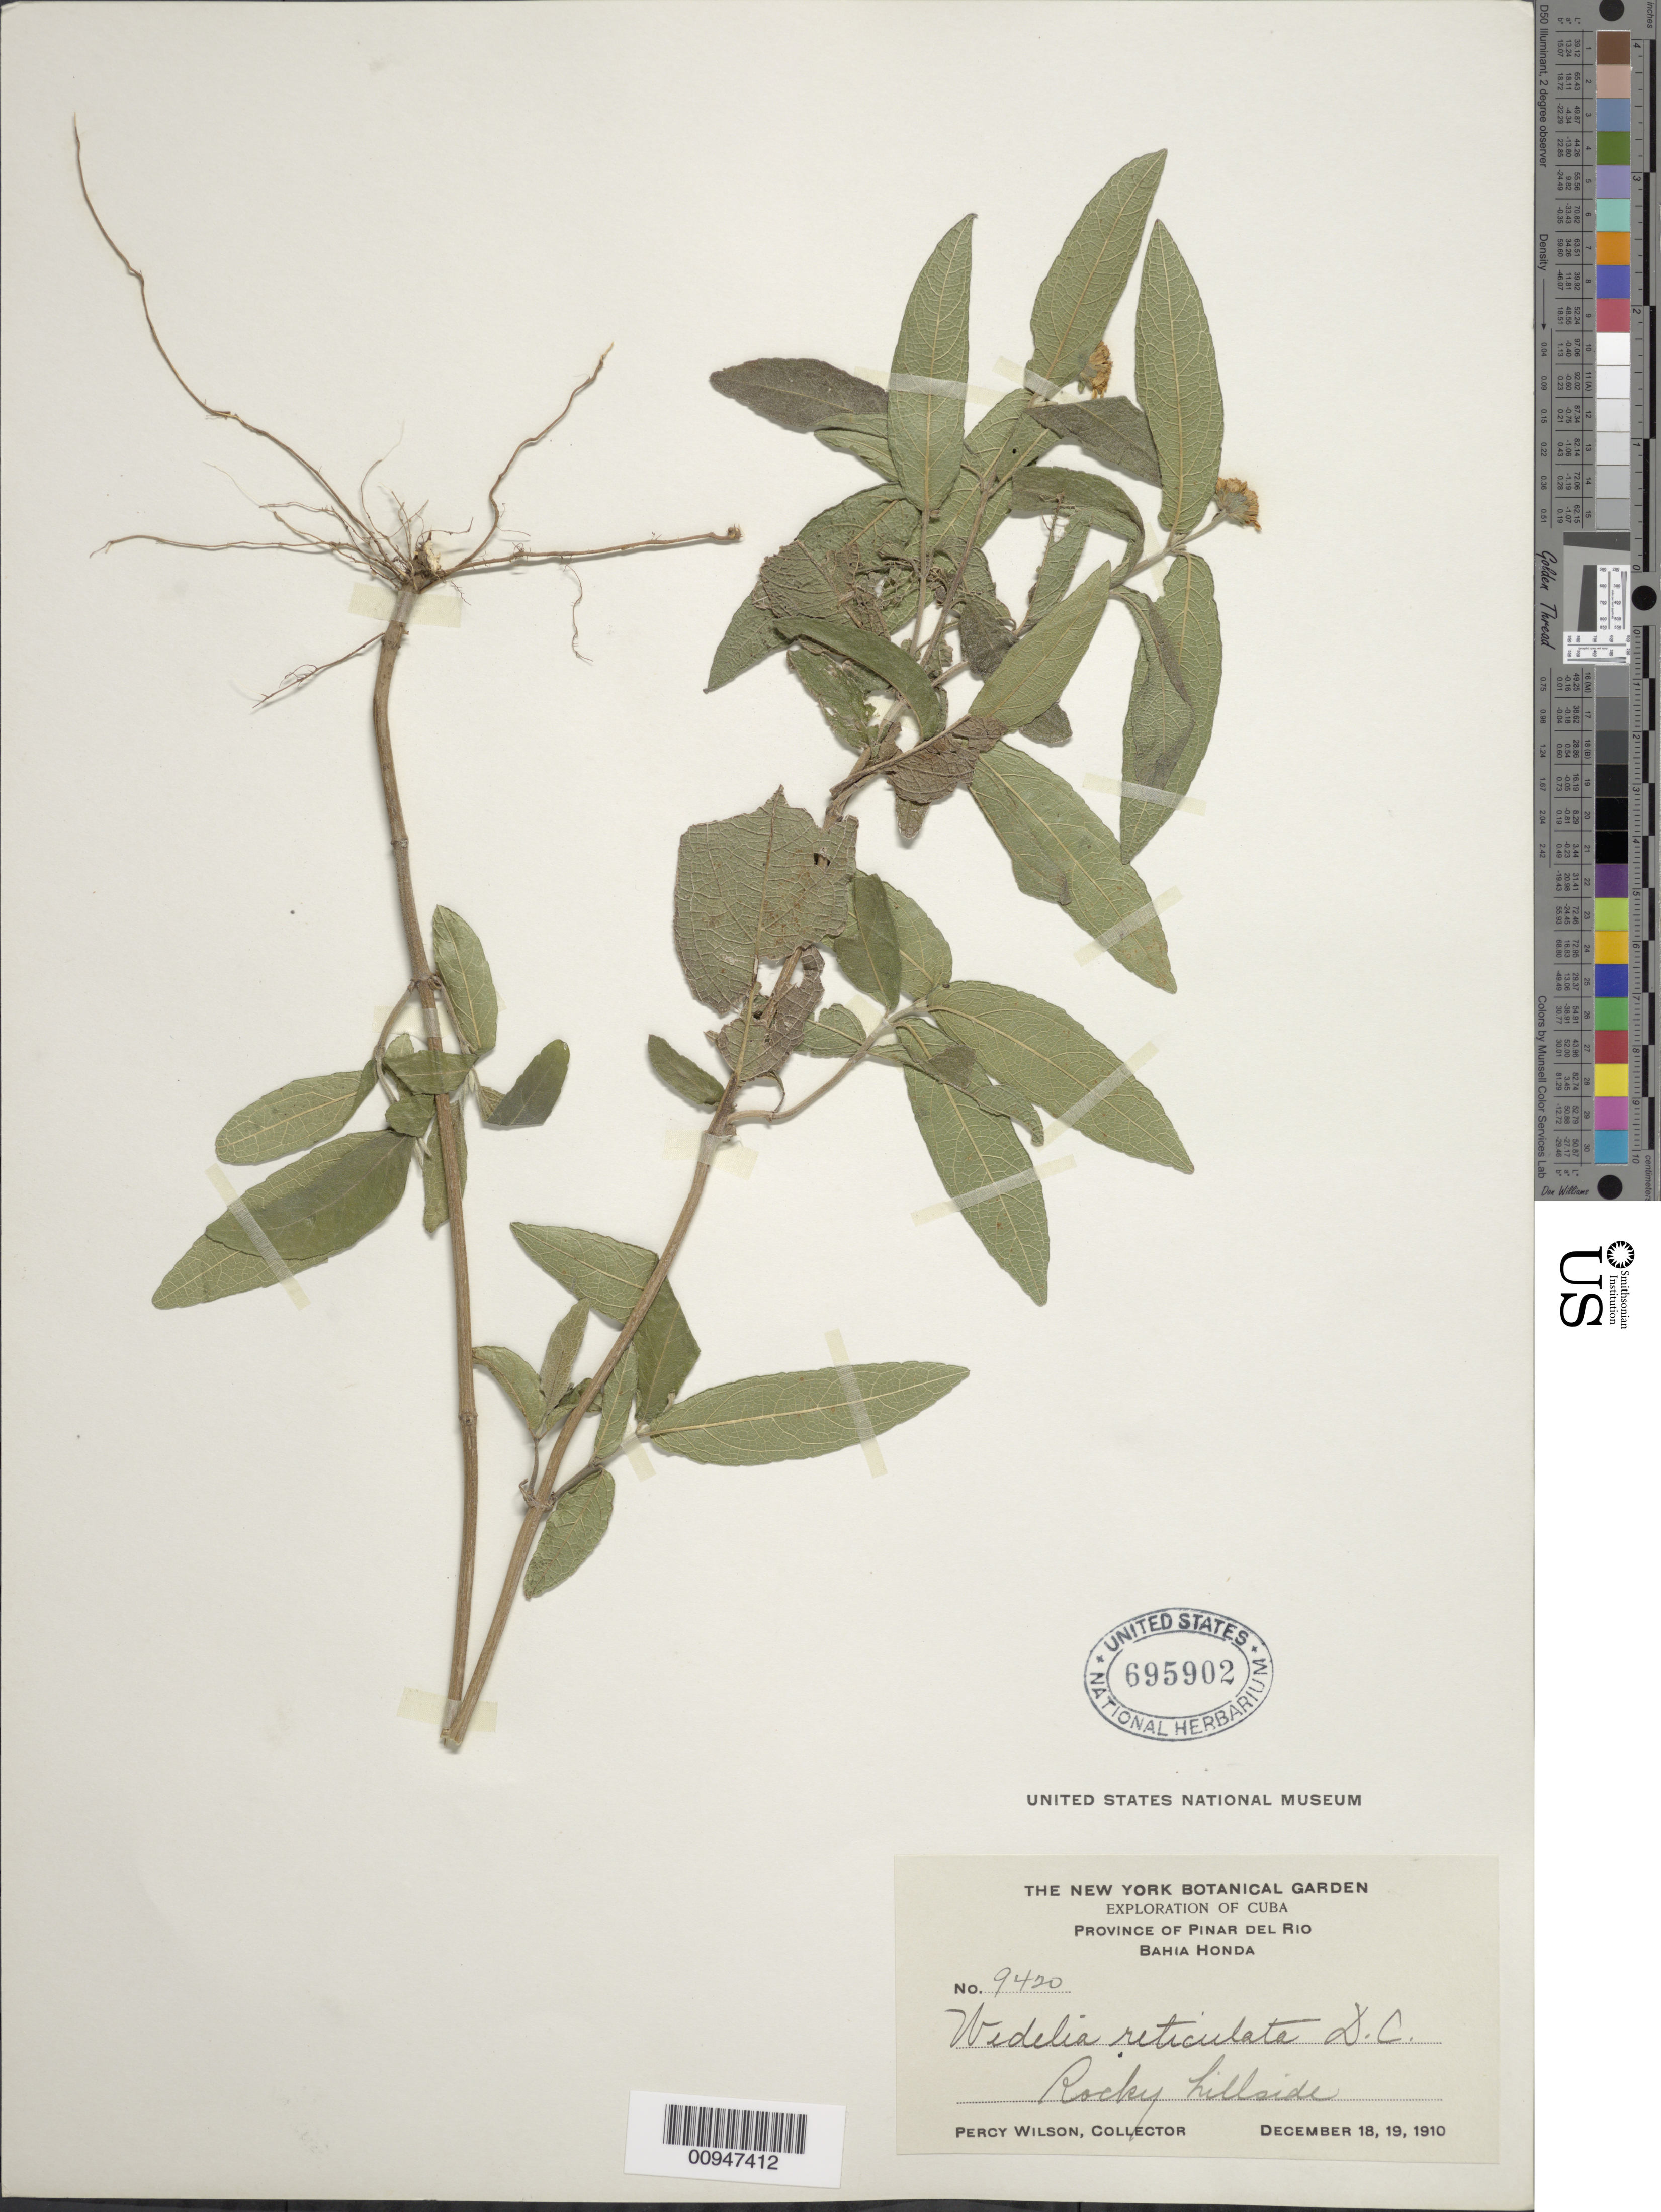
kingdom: Plantae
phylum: Tracheophyta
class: Magnoliopsida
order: Asterales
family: Asteraceae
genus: Wedelia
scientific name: Wedelia reticulata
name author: DC.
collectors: P. Wilson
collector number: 9420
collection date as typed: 18 Dec 1910 to 19 Dec 1910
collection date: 1910-12-18/1910-12-19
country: Cuba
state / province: Pinar del Rio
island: Cuba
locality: Bahia Honda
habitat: Rocky hillside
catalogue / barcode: US 695902